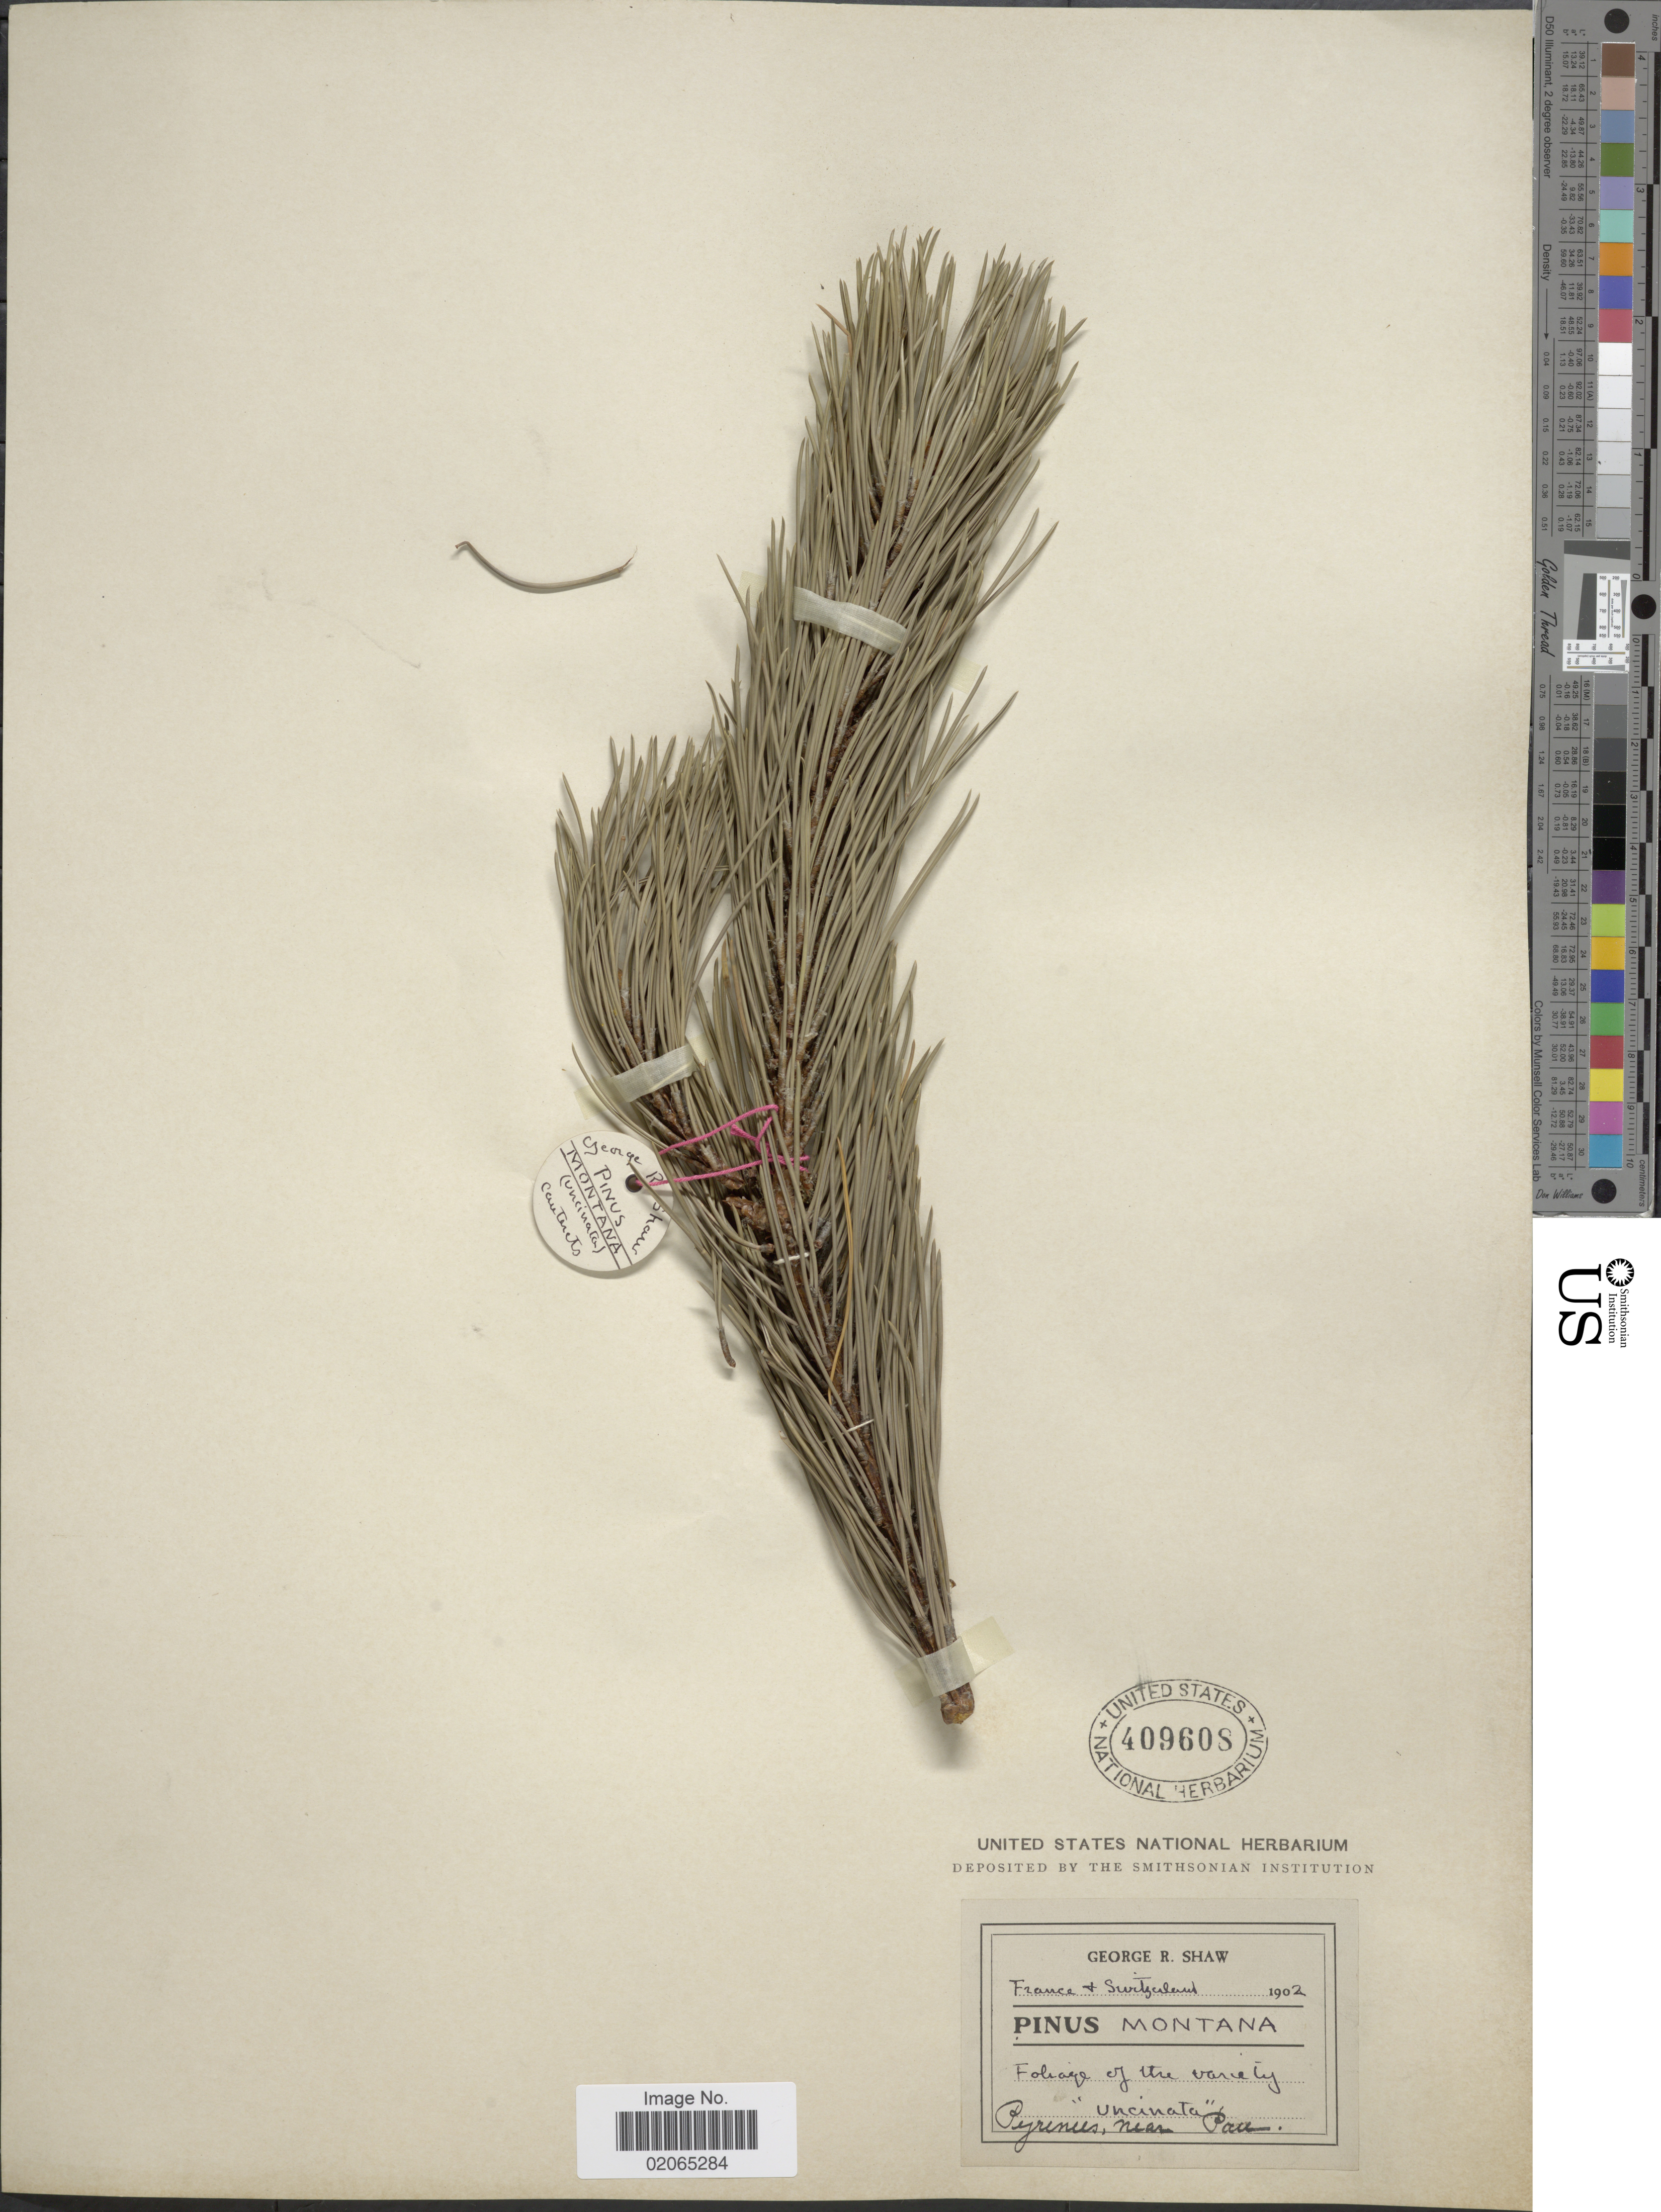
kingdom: Plantae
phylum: Tracheophyta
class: Pinopsida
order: Pinales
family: Pinaceae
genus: Pinus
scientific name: Pinus mugo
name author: Turra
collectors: G. R. Shaw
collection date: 1902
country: France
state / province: Occitanie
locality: Pyrenees, near Pau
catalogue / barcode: US 409608